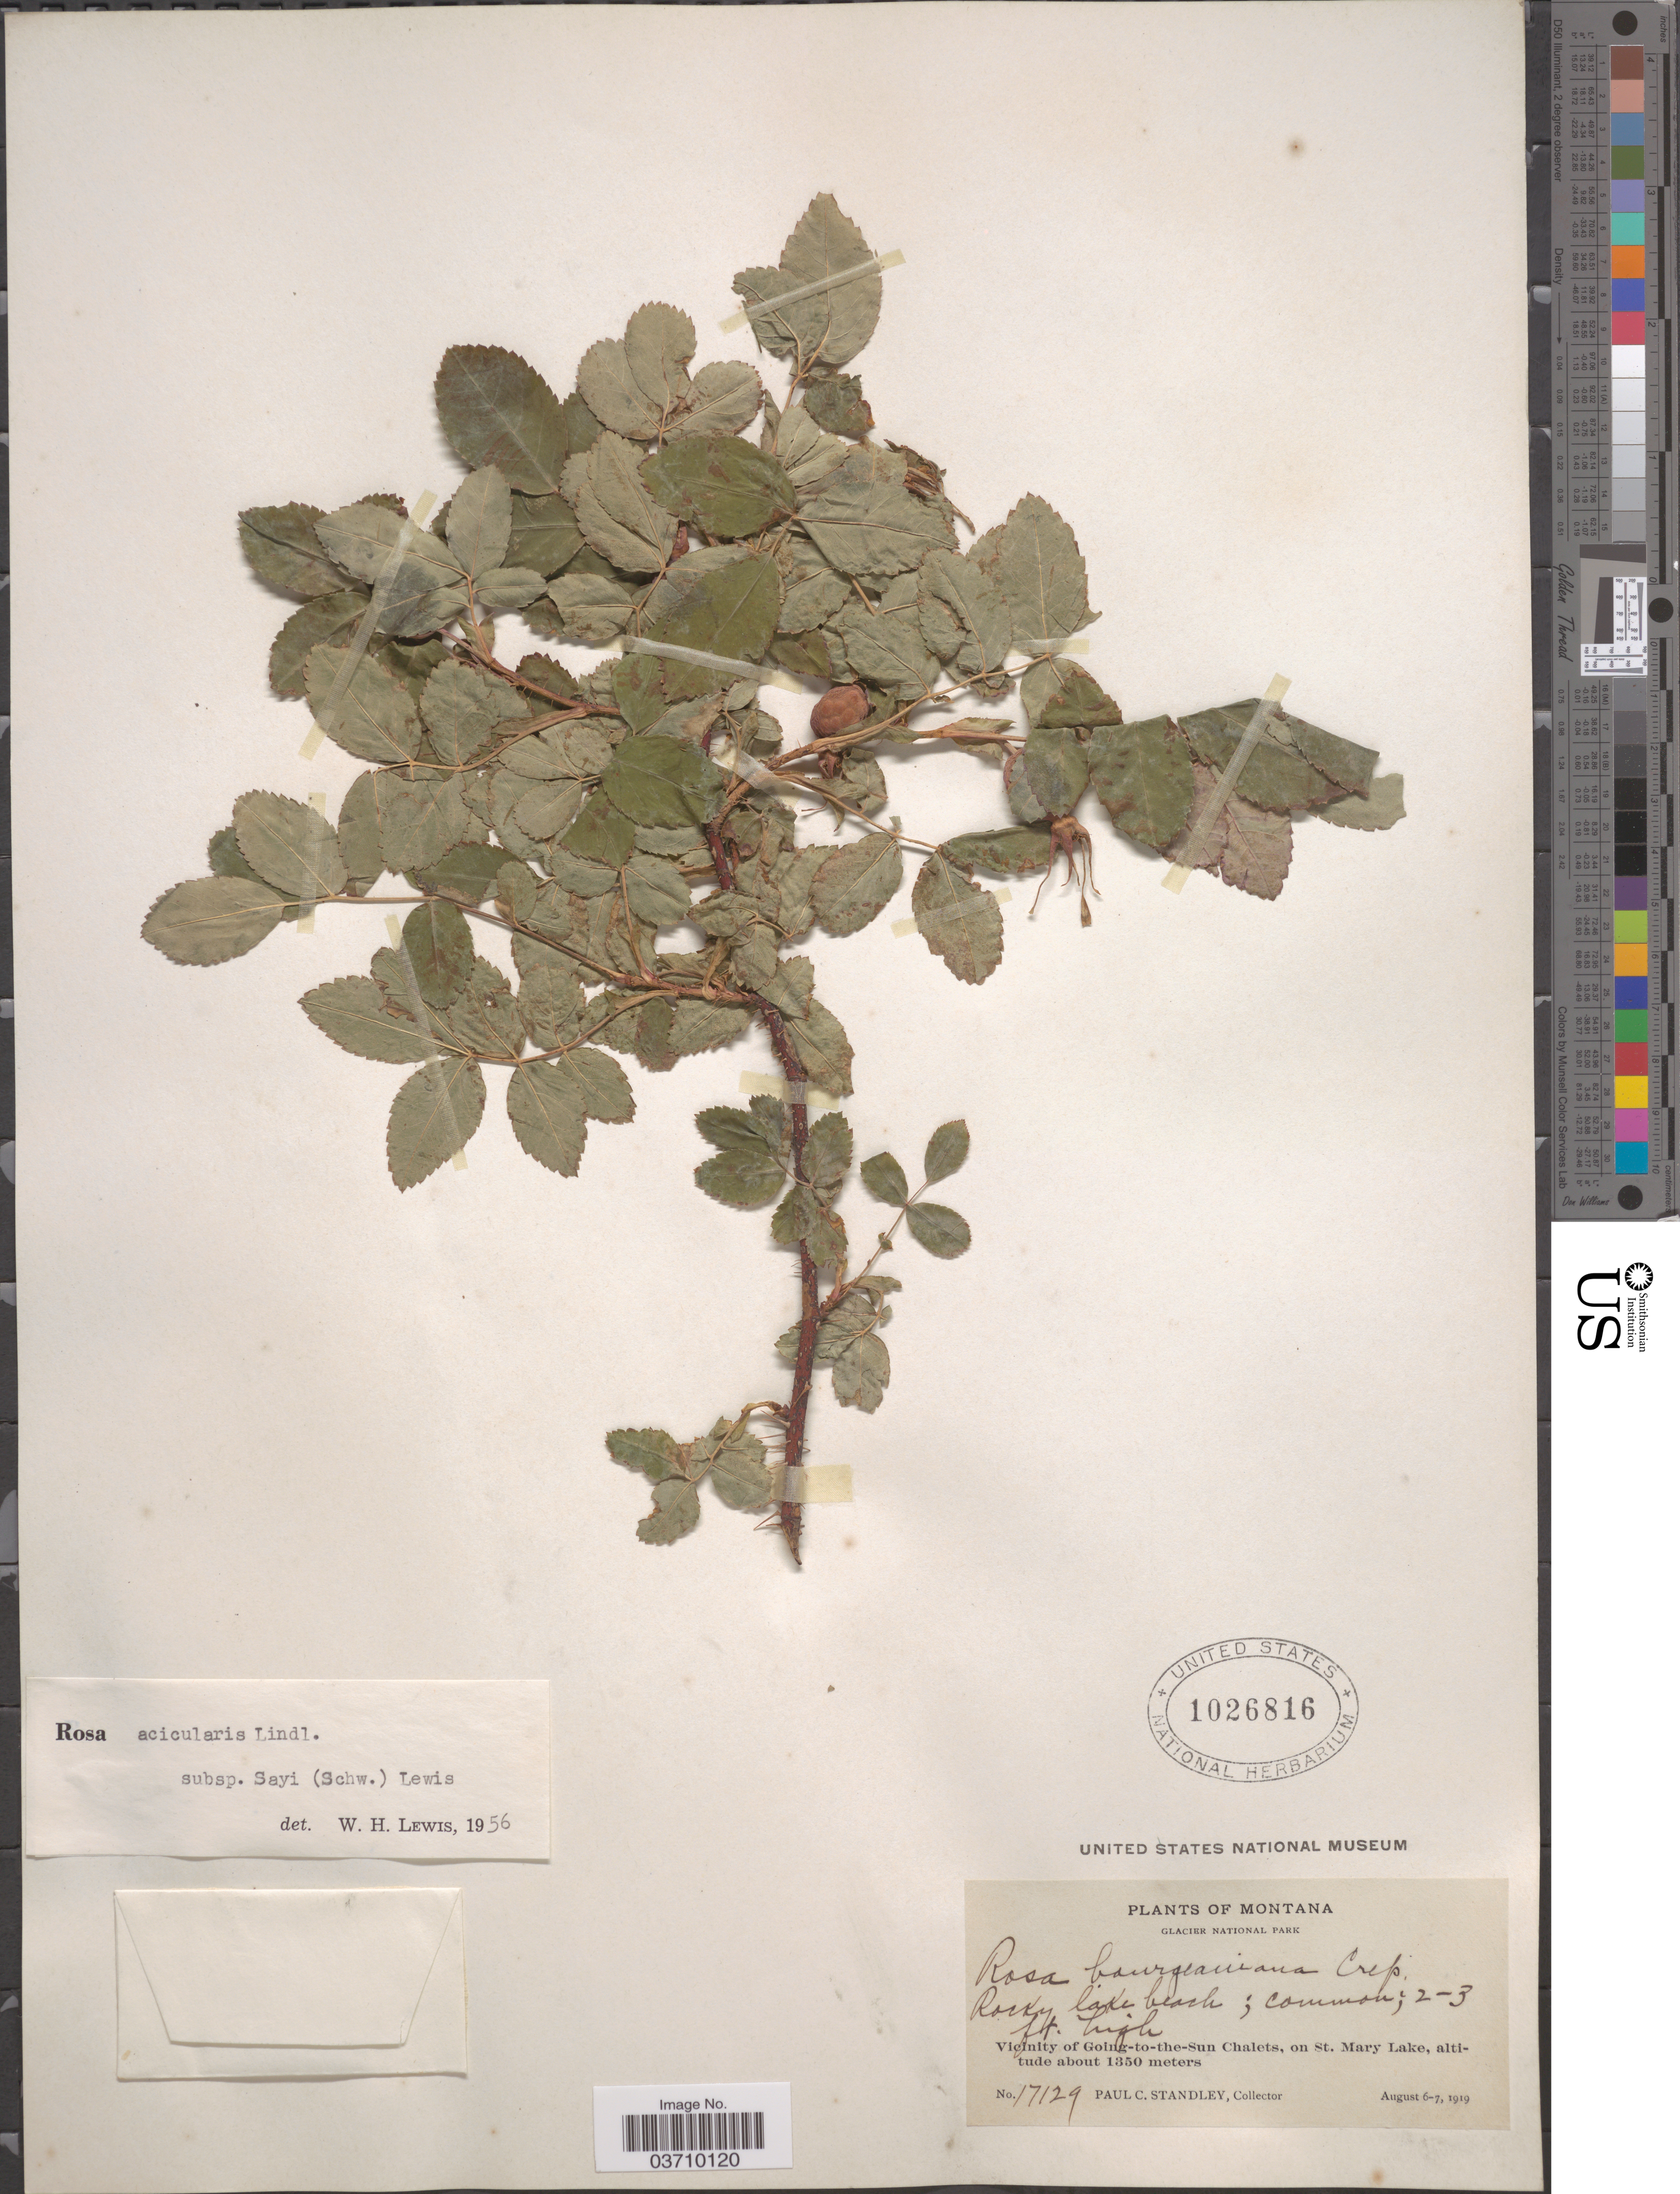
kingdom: Plantae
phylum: Tracheophyta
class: Magnoliopsida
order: Rosales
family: Rosaceae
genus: Rosa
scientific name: Rosa acicularis var. sayi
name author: (Schwein.) Rehder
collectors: P. C. Standley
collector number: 17129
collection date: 1919-08-06/1919-08-07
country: United States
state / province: Montana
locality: Glacier National Park. Vicinity of Going-to-the-Sun Chalets, on St. Mary Lake.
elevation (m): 1350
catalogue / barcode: US 1026816